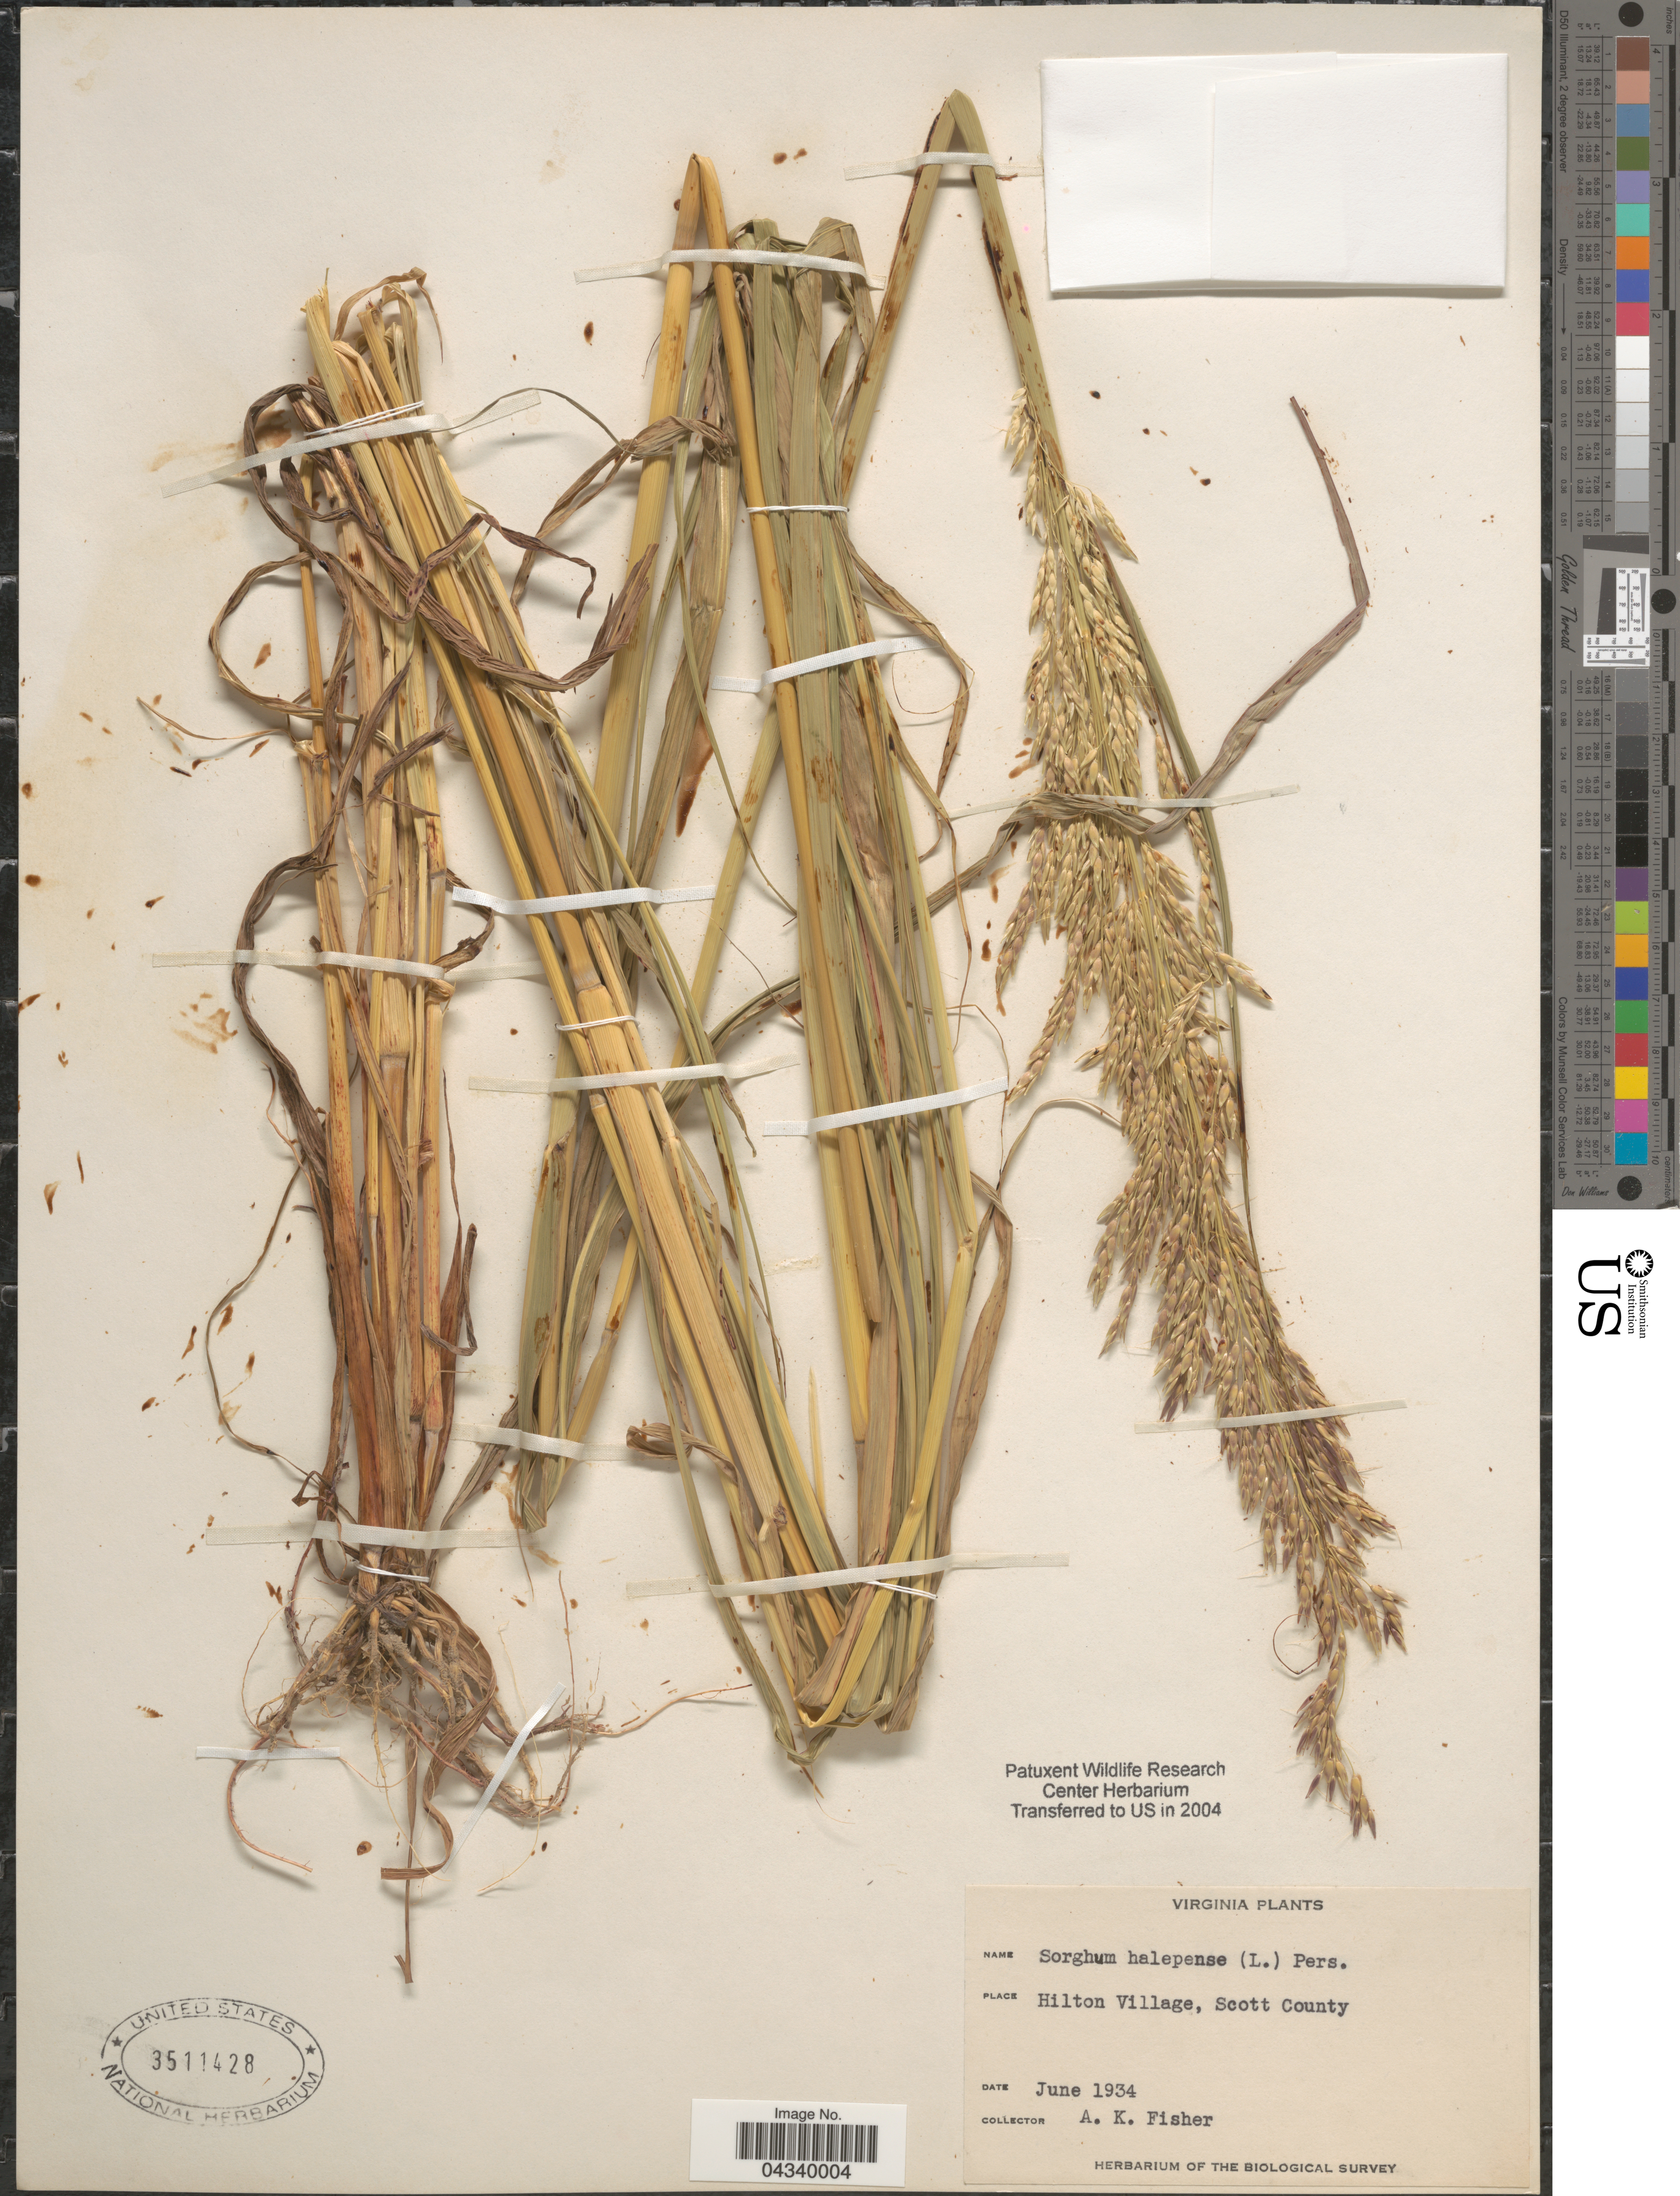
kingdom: Plantae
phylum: Tracheophyta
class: Liliopsida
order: Poales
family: Poaceae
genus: Sorghum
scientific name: Sorghum halepense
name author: (L.) Pers.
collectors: A. K. Fisher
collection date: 1934-06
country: United States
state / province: Virginia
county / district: Scott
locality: Hilton Village, The Biological Survey.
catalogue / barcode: US 3511428